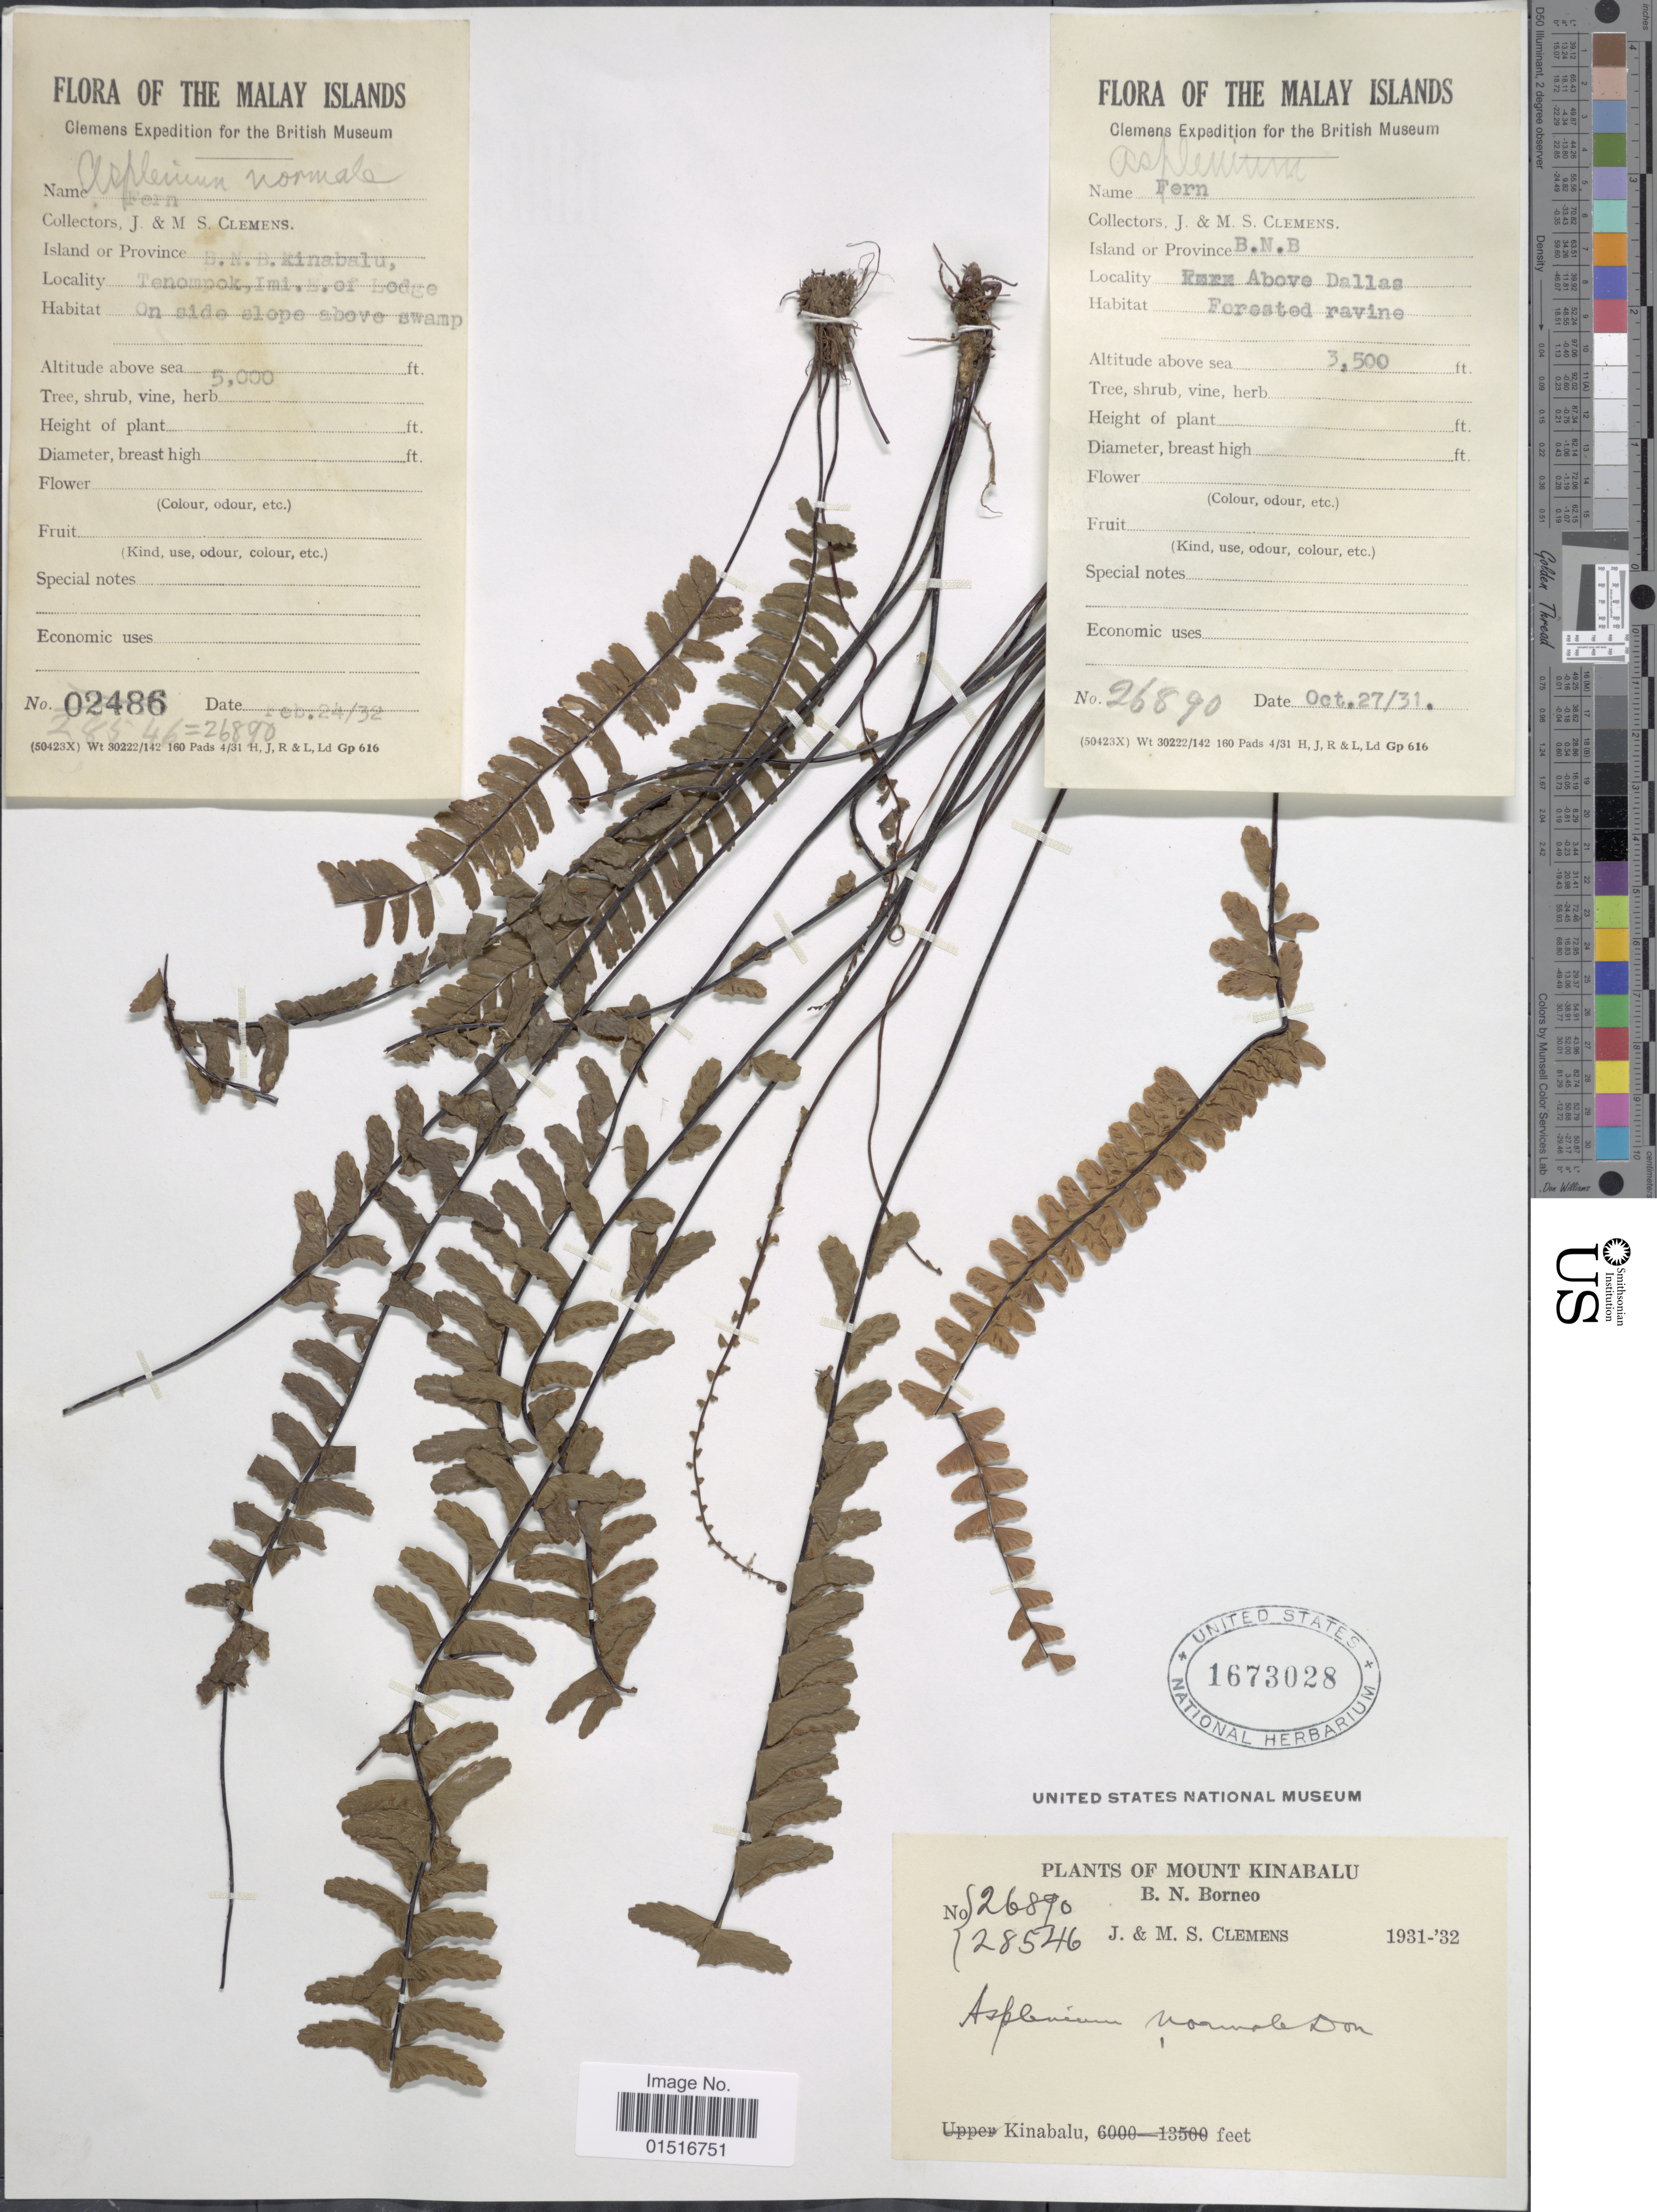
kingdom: Plantae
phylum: Tracheophyta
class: Polypodiopsida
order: Polypodiales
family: Aspleniaceae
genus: Asplenium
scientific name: Asplenium normale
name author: D. Don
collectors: J. Clemens & M. S. Clemens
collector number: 26890/28546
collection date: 1931-10-27/1932-05-24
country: Malaysia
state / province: Sabah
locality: Malay Islands. Mount Kinabalu. B.N. Borneo. Tenompok, 1 mi. S. of Lodge. Fern above Dallas [interpreted]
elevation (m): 1067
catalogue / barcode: US 1673028